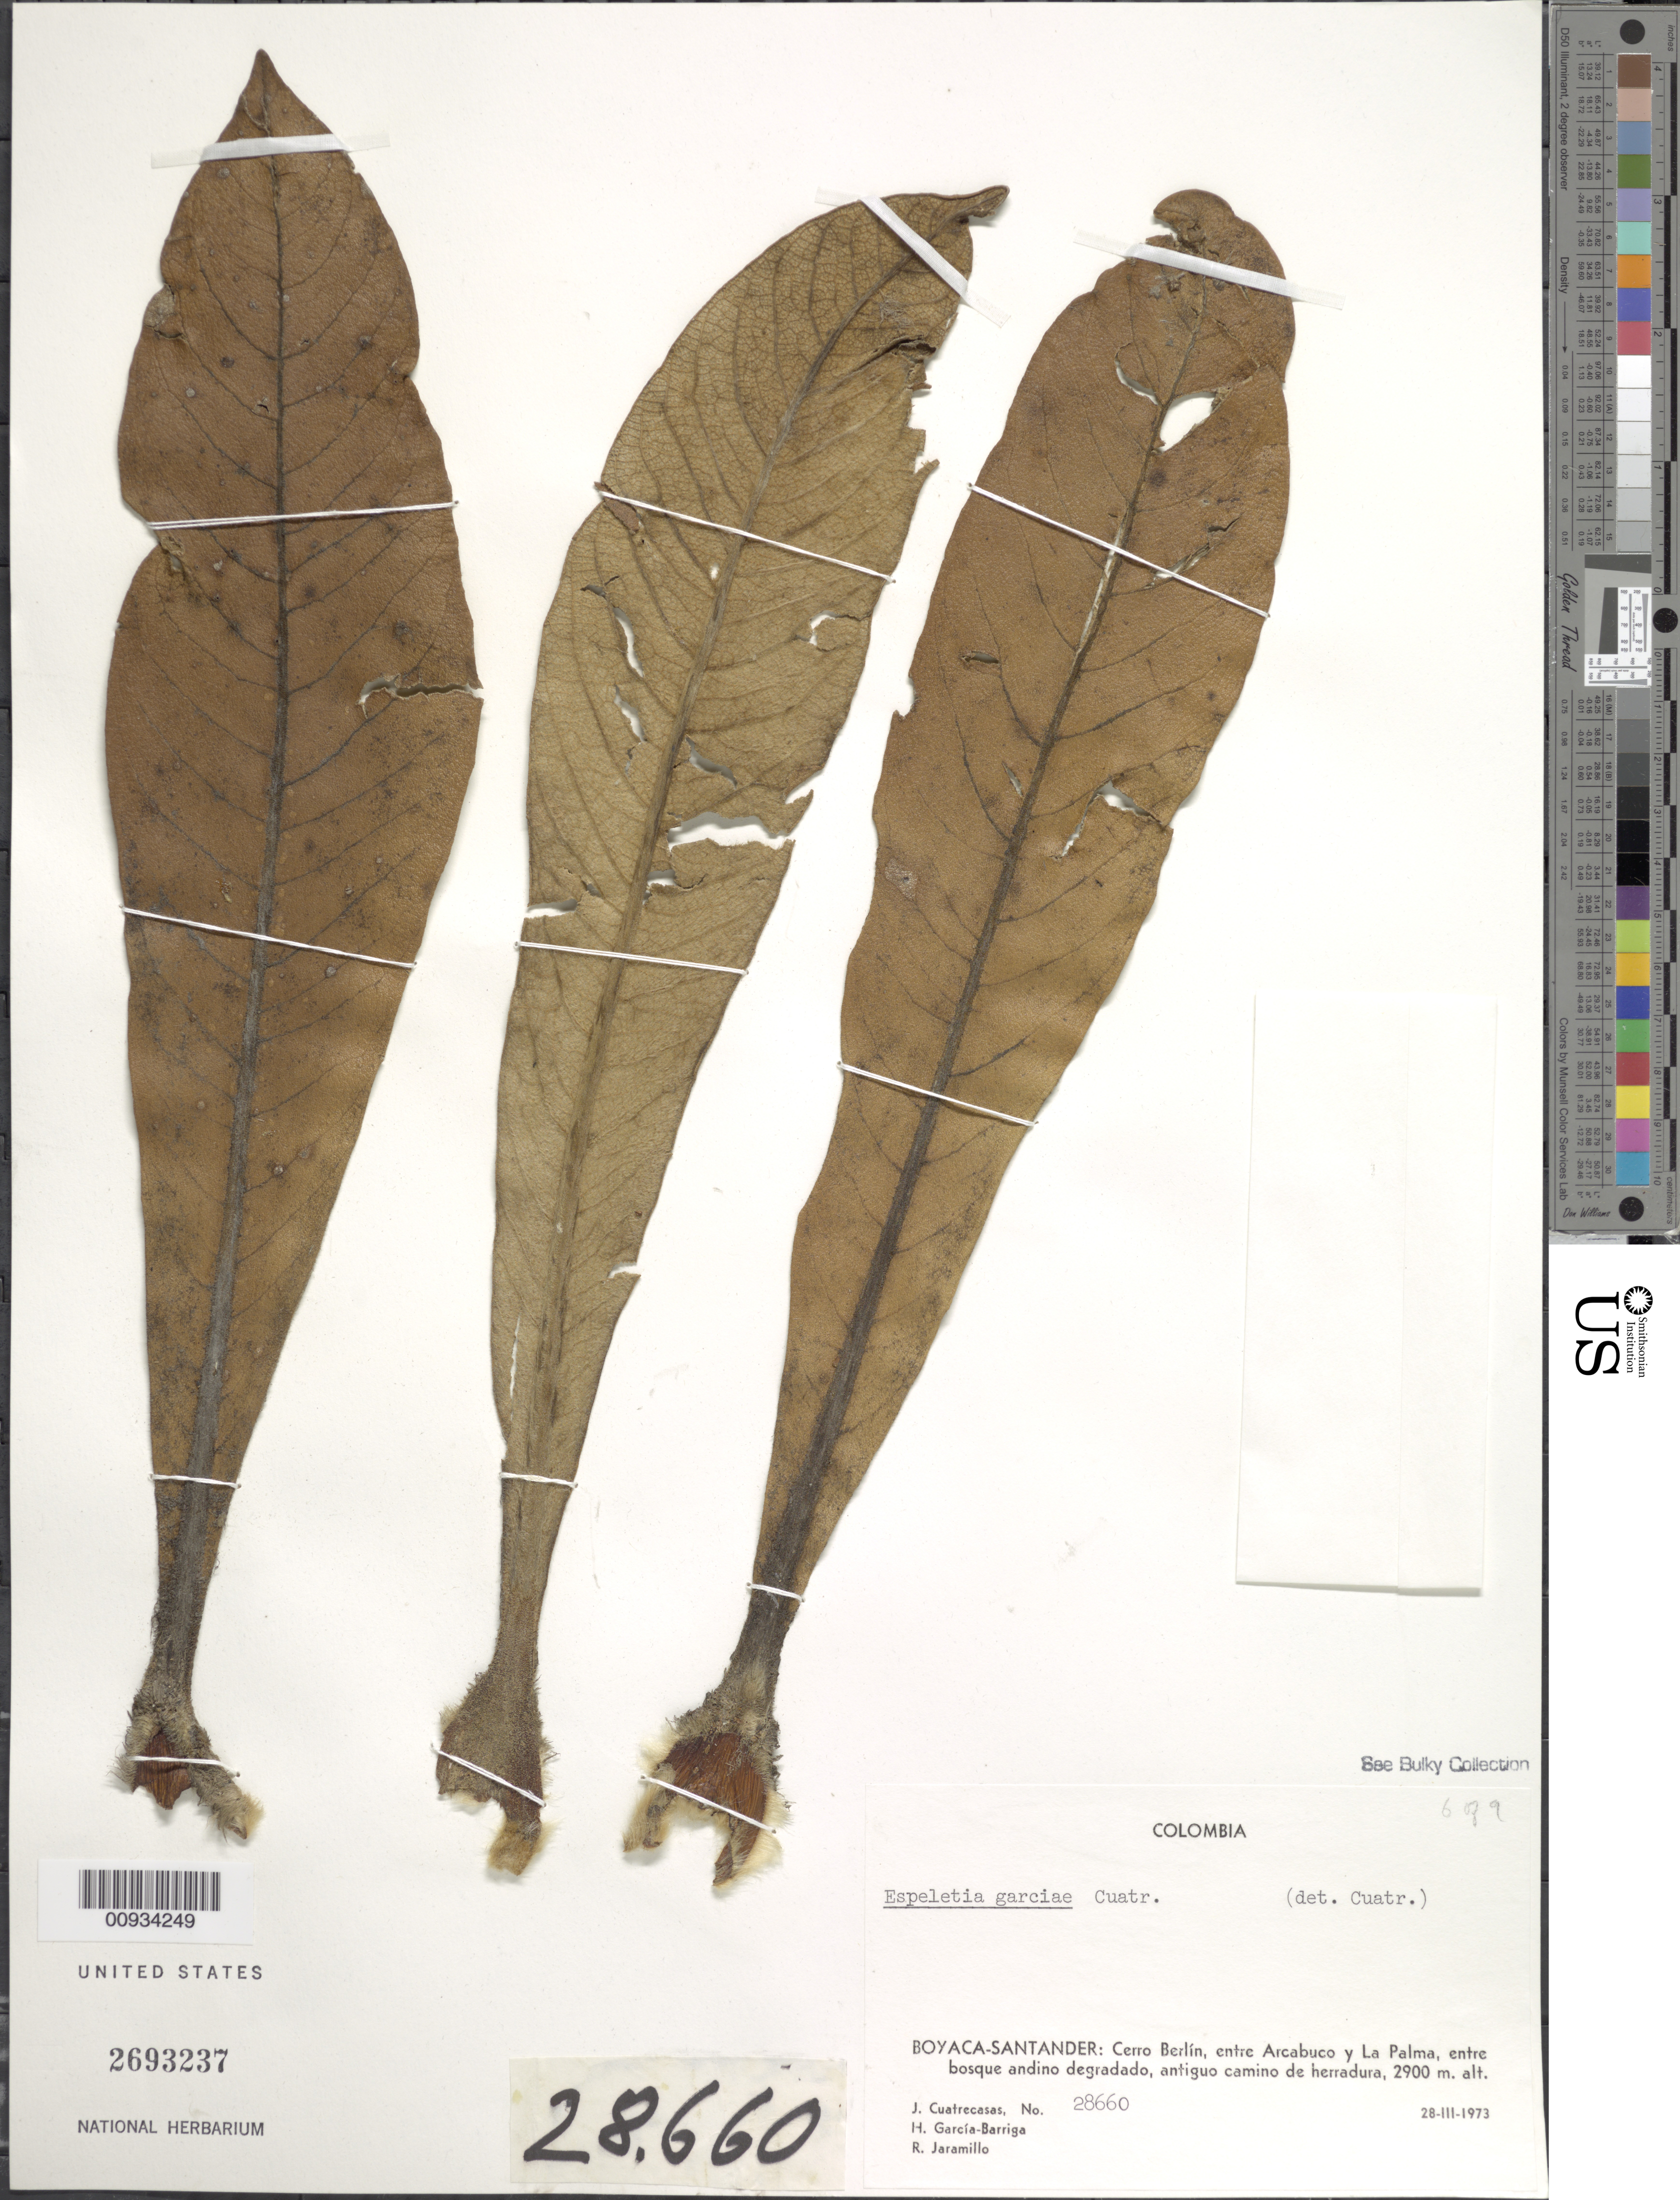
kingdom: Plantae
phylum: Tracheophyta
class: Magnoliopsida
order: Asterales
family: Asteraceae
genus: Espeletiopsis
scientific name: Espeletiopsis garciae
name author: (Cuatrec.) Cuatrec.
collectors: J. Cuatrecasas, H. García Barriga & R. Jaramillo M.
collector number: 28660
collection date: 1973-03-28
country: Colombia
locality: Boyaca-Santander: Cerro Berlin, entre Arcabuco y La Palma, entre bosque andino degradado, antigua camino de herradura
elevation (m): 2900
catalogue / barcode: US 2693237